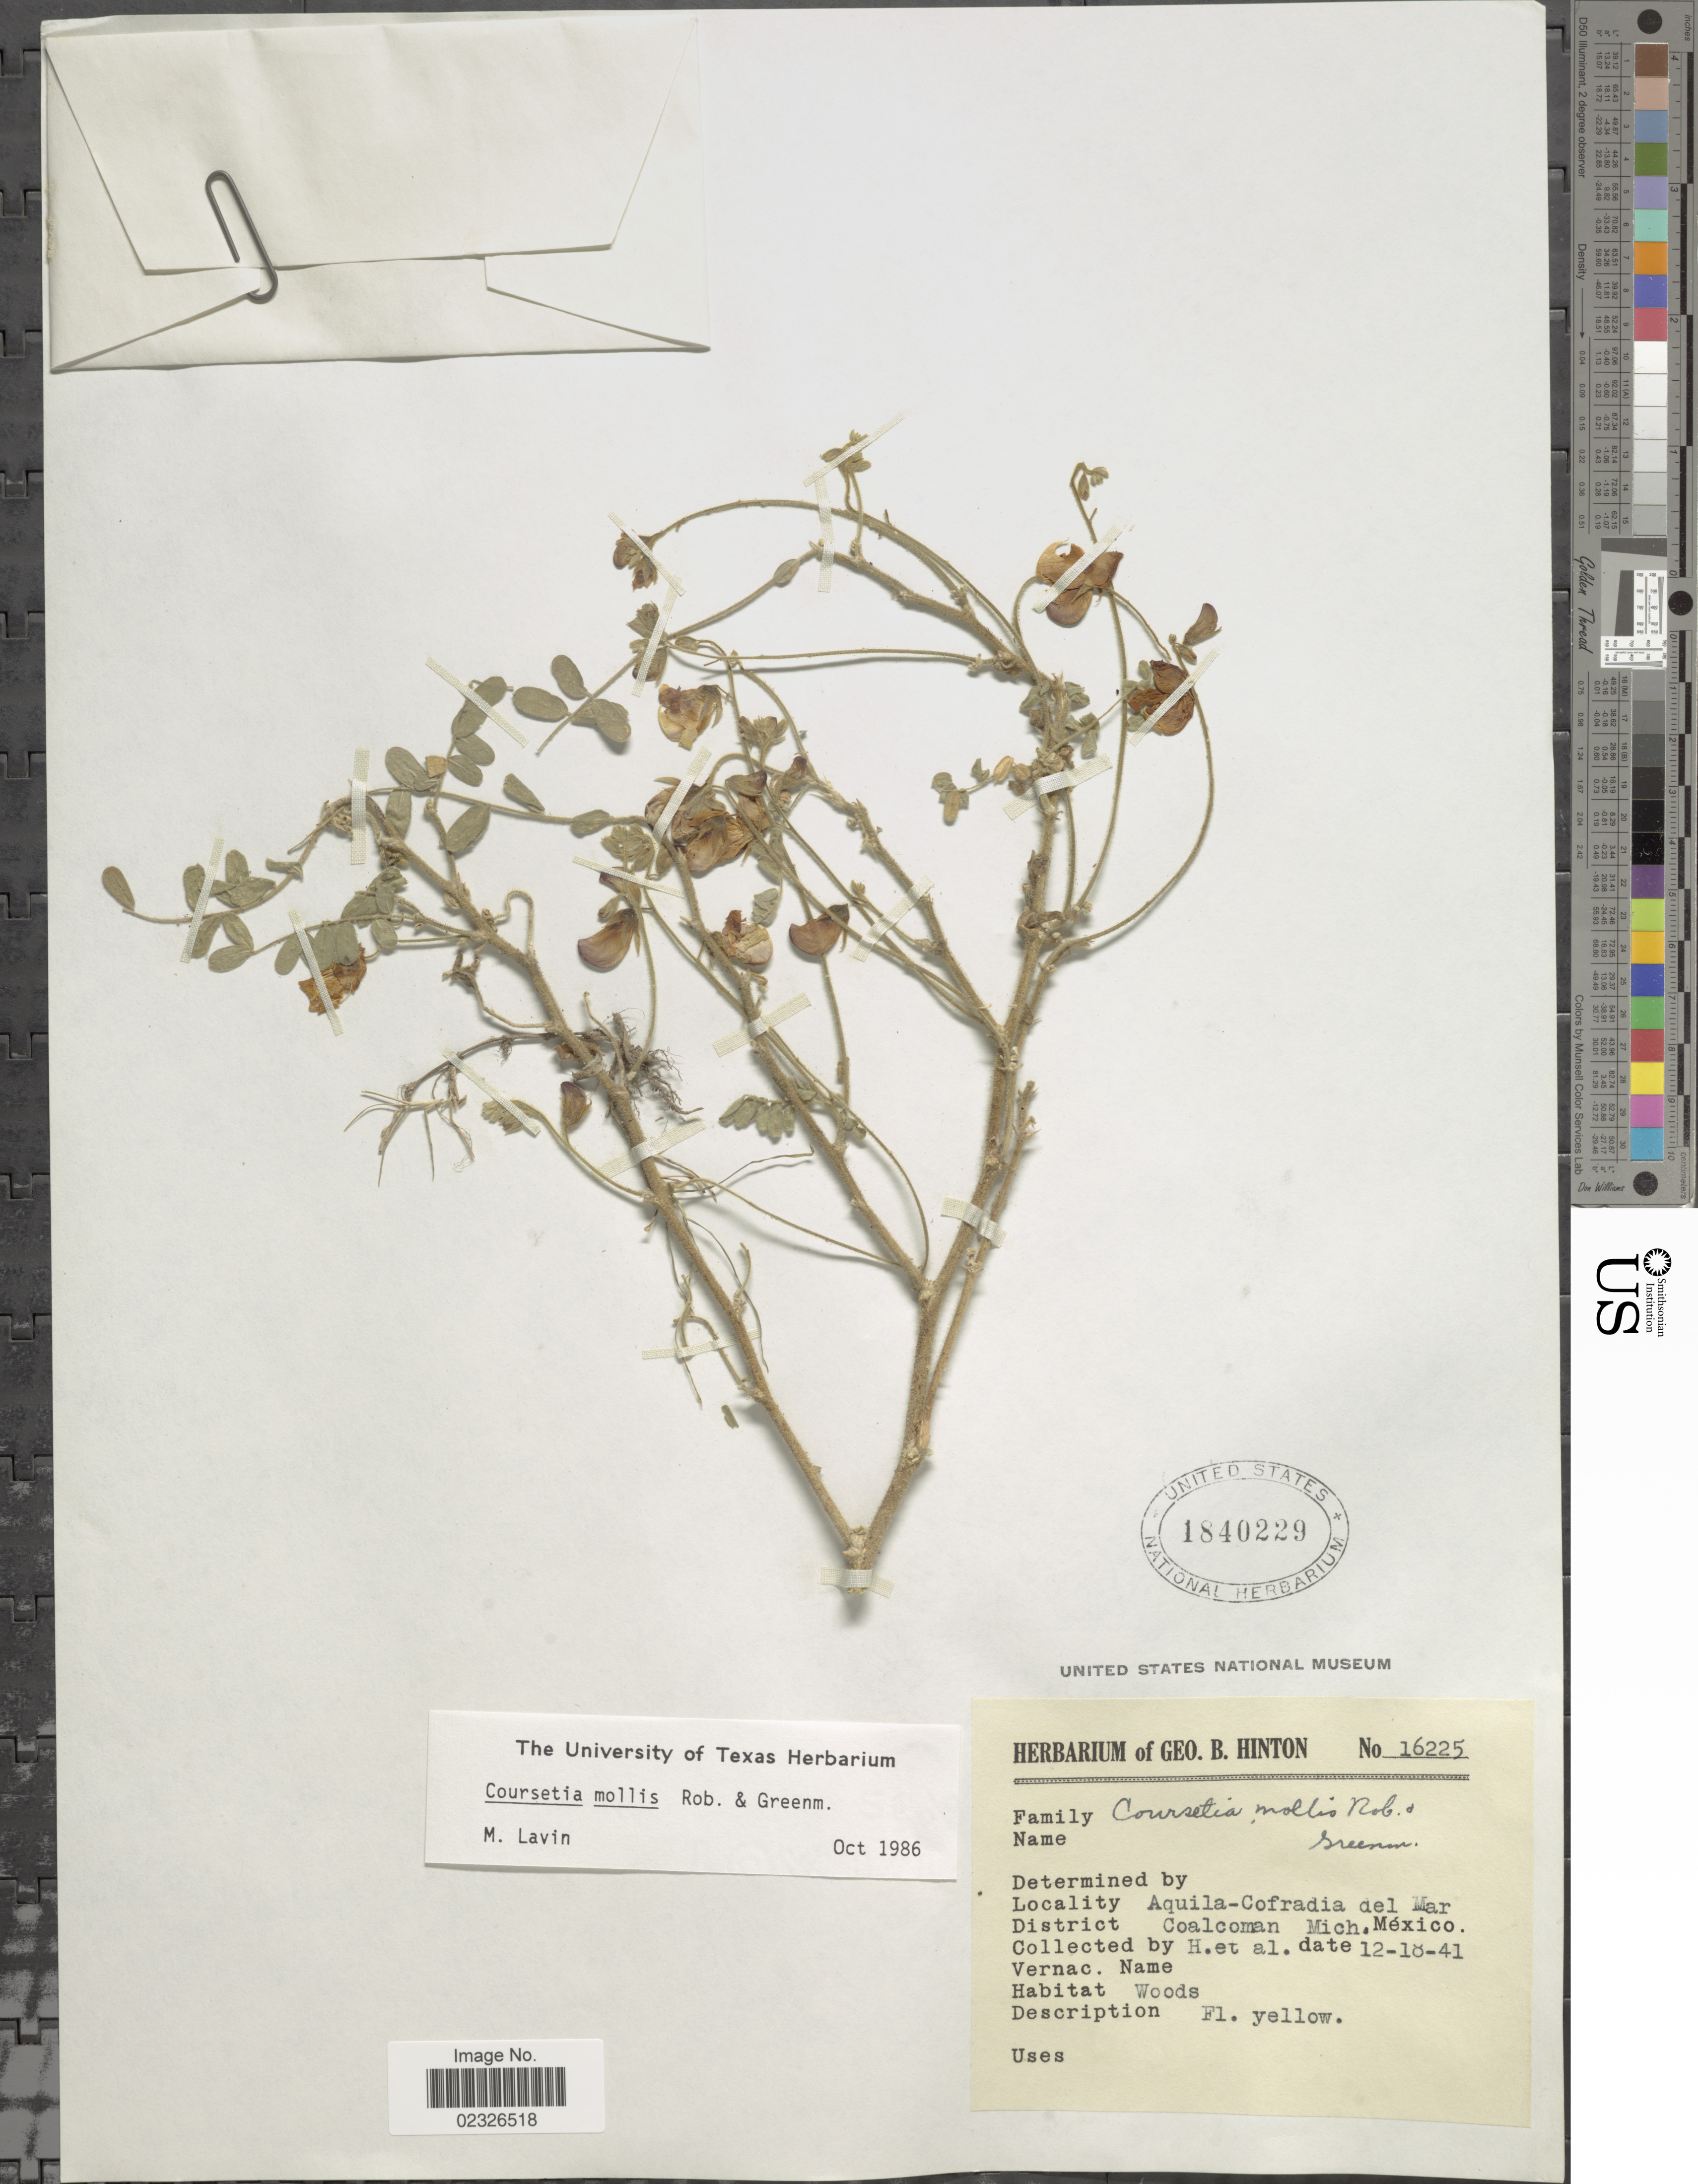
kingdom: Plantae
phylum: Tracheophyta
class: Magnoliopsida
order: Fabales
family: Fabaceae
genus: Coursetia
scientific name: Coursetia mollis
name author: B.L. Rob. & Greenm.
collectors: ex herb. G. B. Hinton & et al.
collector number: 16225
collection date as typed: Transcribed d/m/y: 18/12/41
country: Mexico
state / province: Michoacán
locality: Aquila- Cofradia del Mar. Coalcoman, Mich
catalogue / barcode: US 1840229